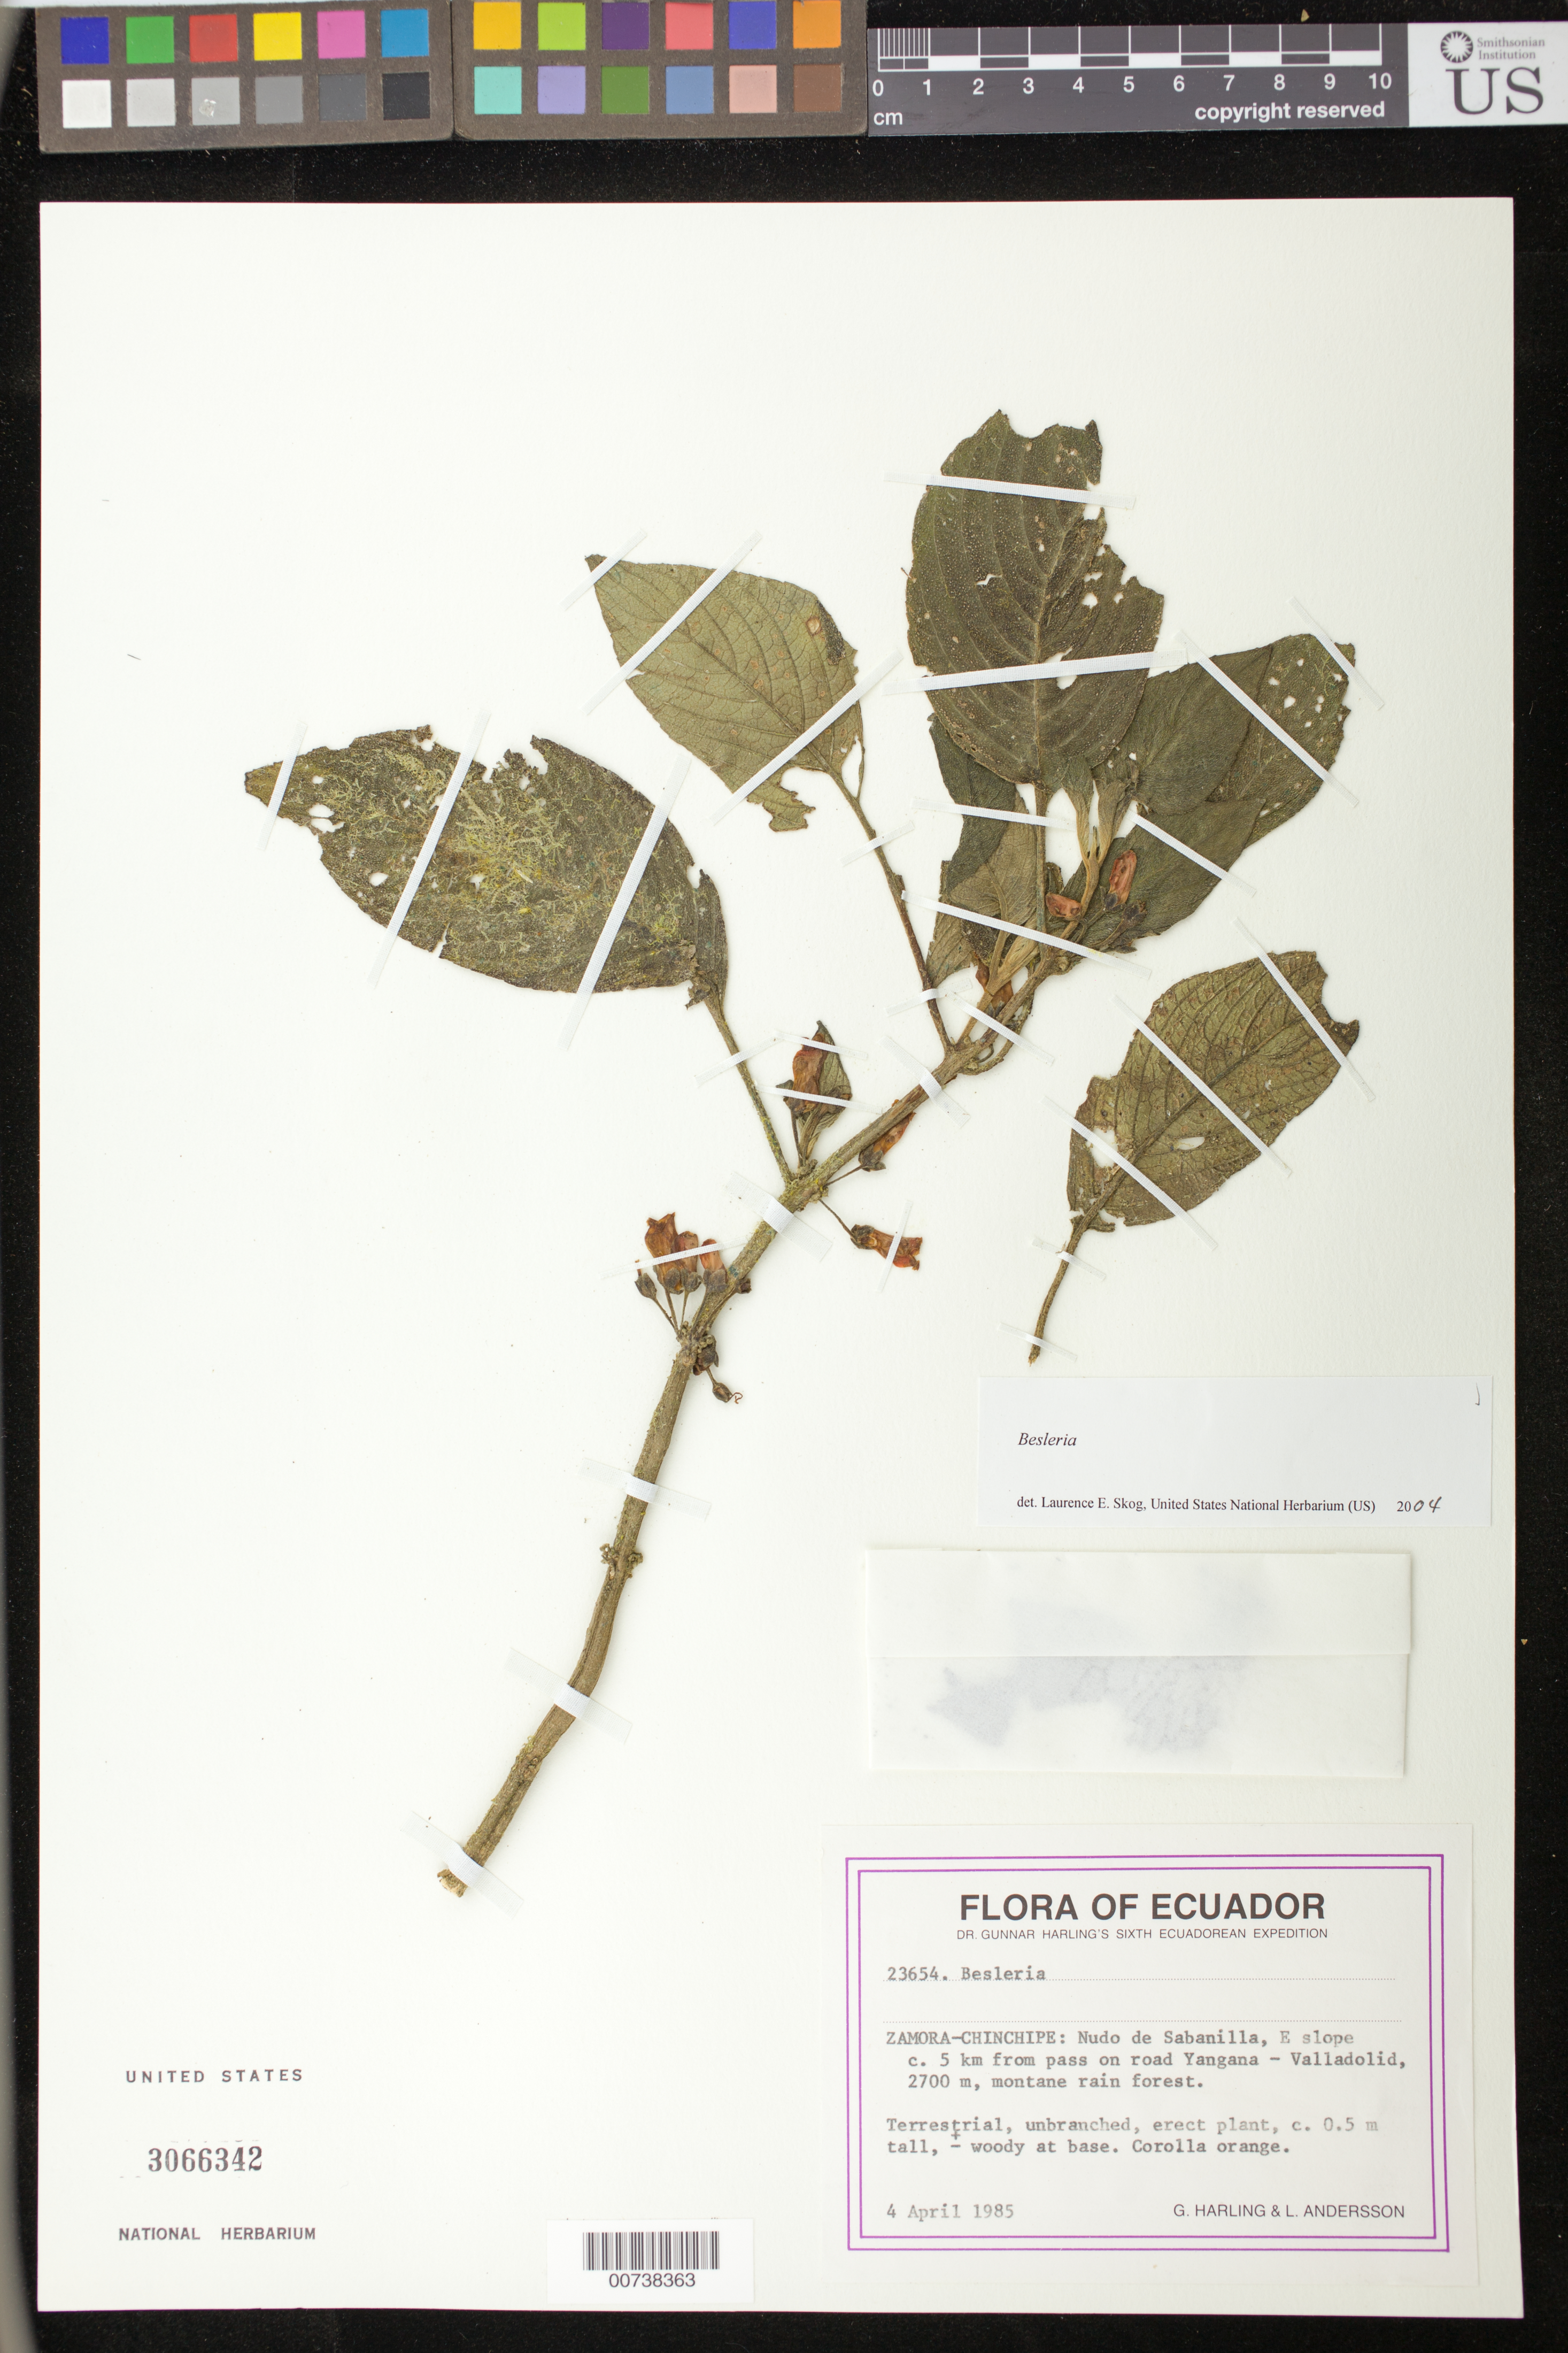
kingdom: Plantae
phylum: Tracheophyta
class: Magnoliopsida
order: Lamiales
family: Gesneriaceae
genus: Besleria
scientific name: Besleria sp.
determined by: Skog, Laurence E.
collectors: G. Harling & L. Andersson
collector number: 23654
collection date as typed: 04 Apr 1985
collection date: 1985-04-04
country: Ecuador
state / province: Zamora-Chinchipe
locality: Zamora-Chinchipe: Nudo de Sabanilla, E slope c. 5 km from pass on road Yangana - Valladolid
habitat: Montane rain forest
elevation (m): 2700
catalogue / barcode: US 3066342